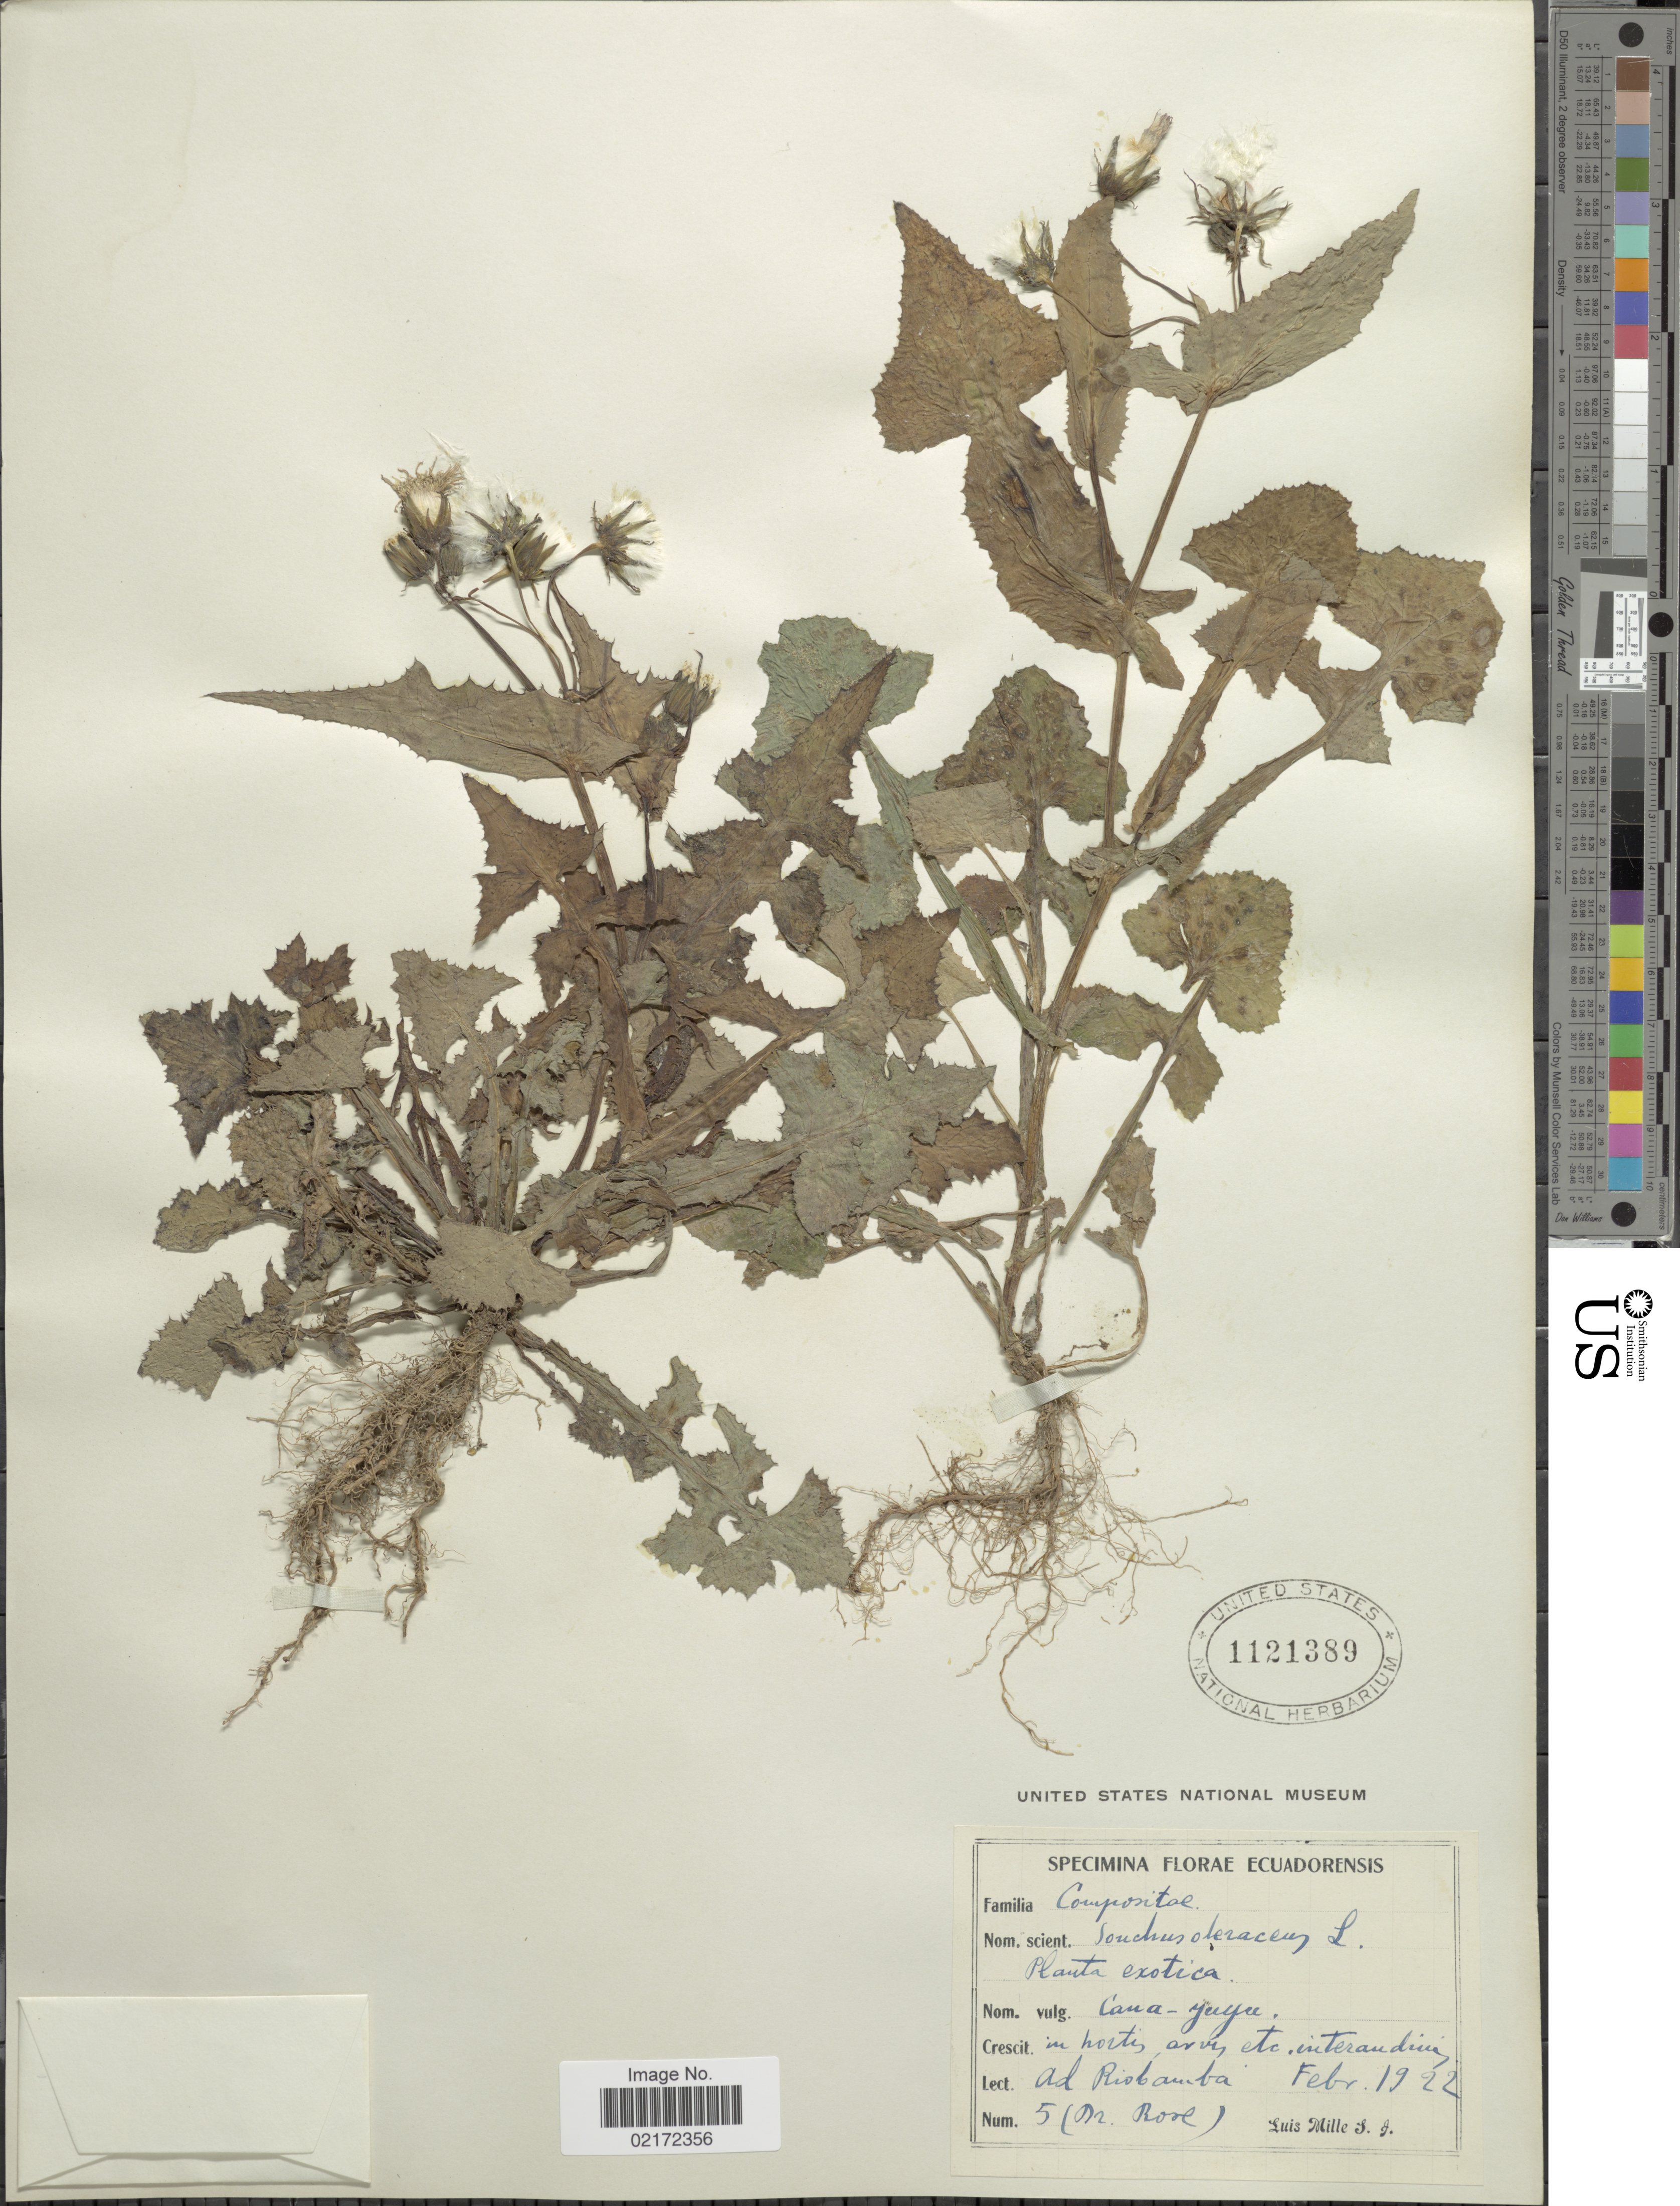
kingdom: Plantae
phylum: Tracheophyta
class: Magnoliopsida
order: Asterales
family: Asteraceae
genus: Sonchus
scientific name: Sonchus oleraceus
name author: L.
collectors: L. Mille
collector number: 5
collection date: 1922-02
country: Ecuador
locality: In hortis arves etc. interandrina ad Riobamba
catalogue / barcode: US 1121389